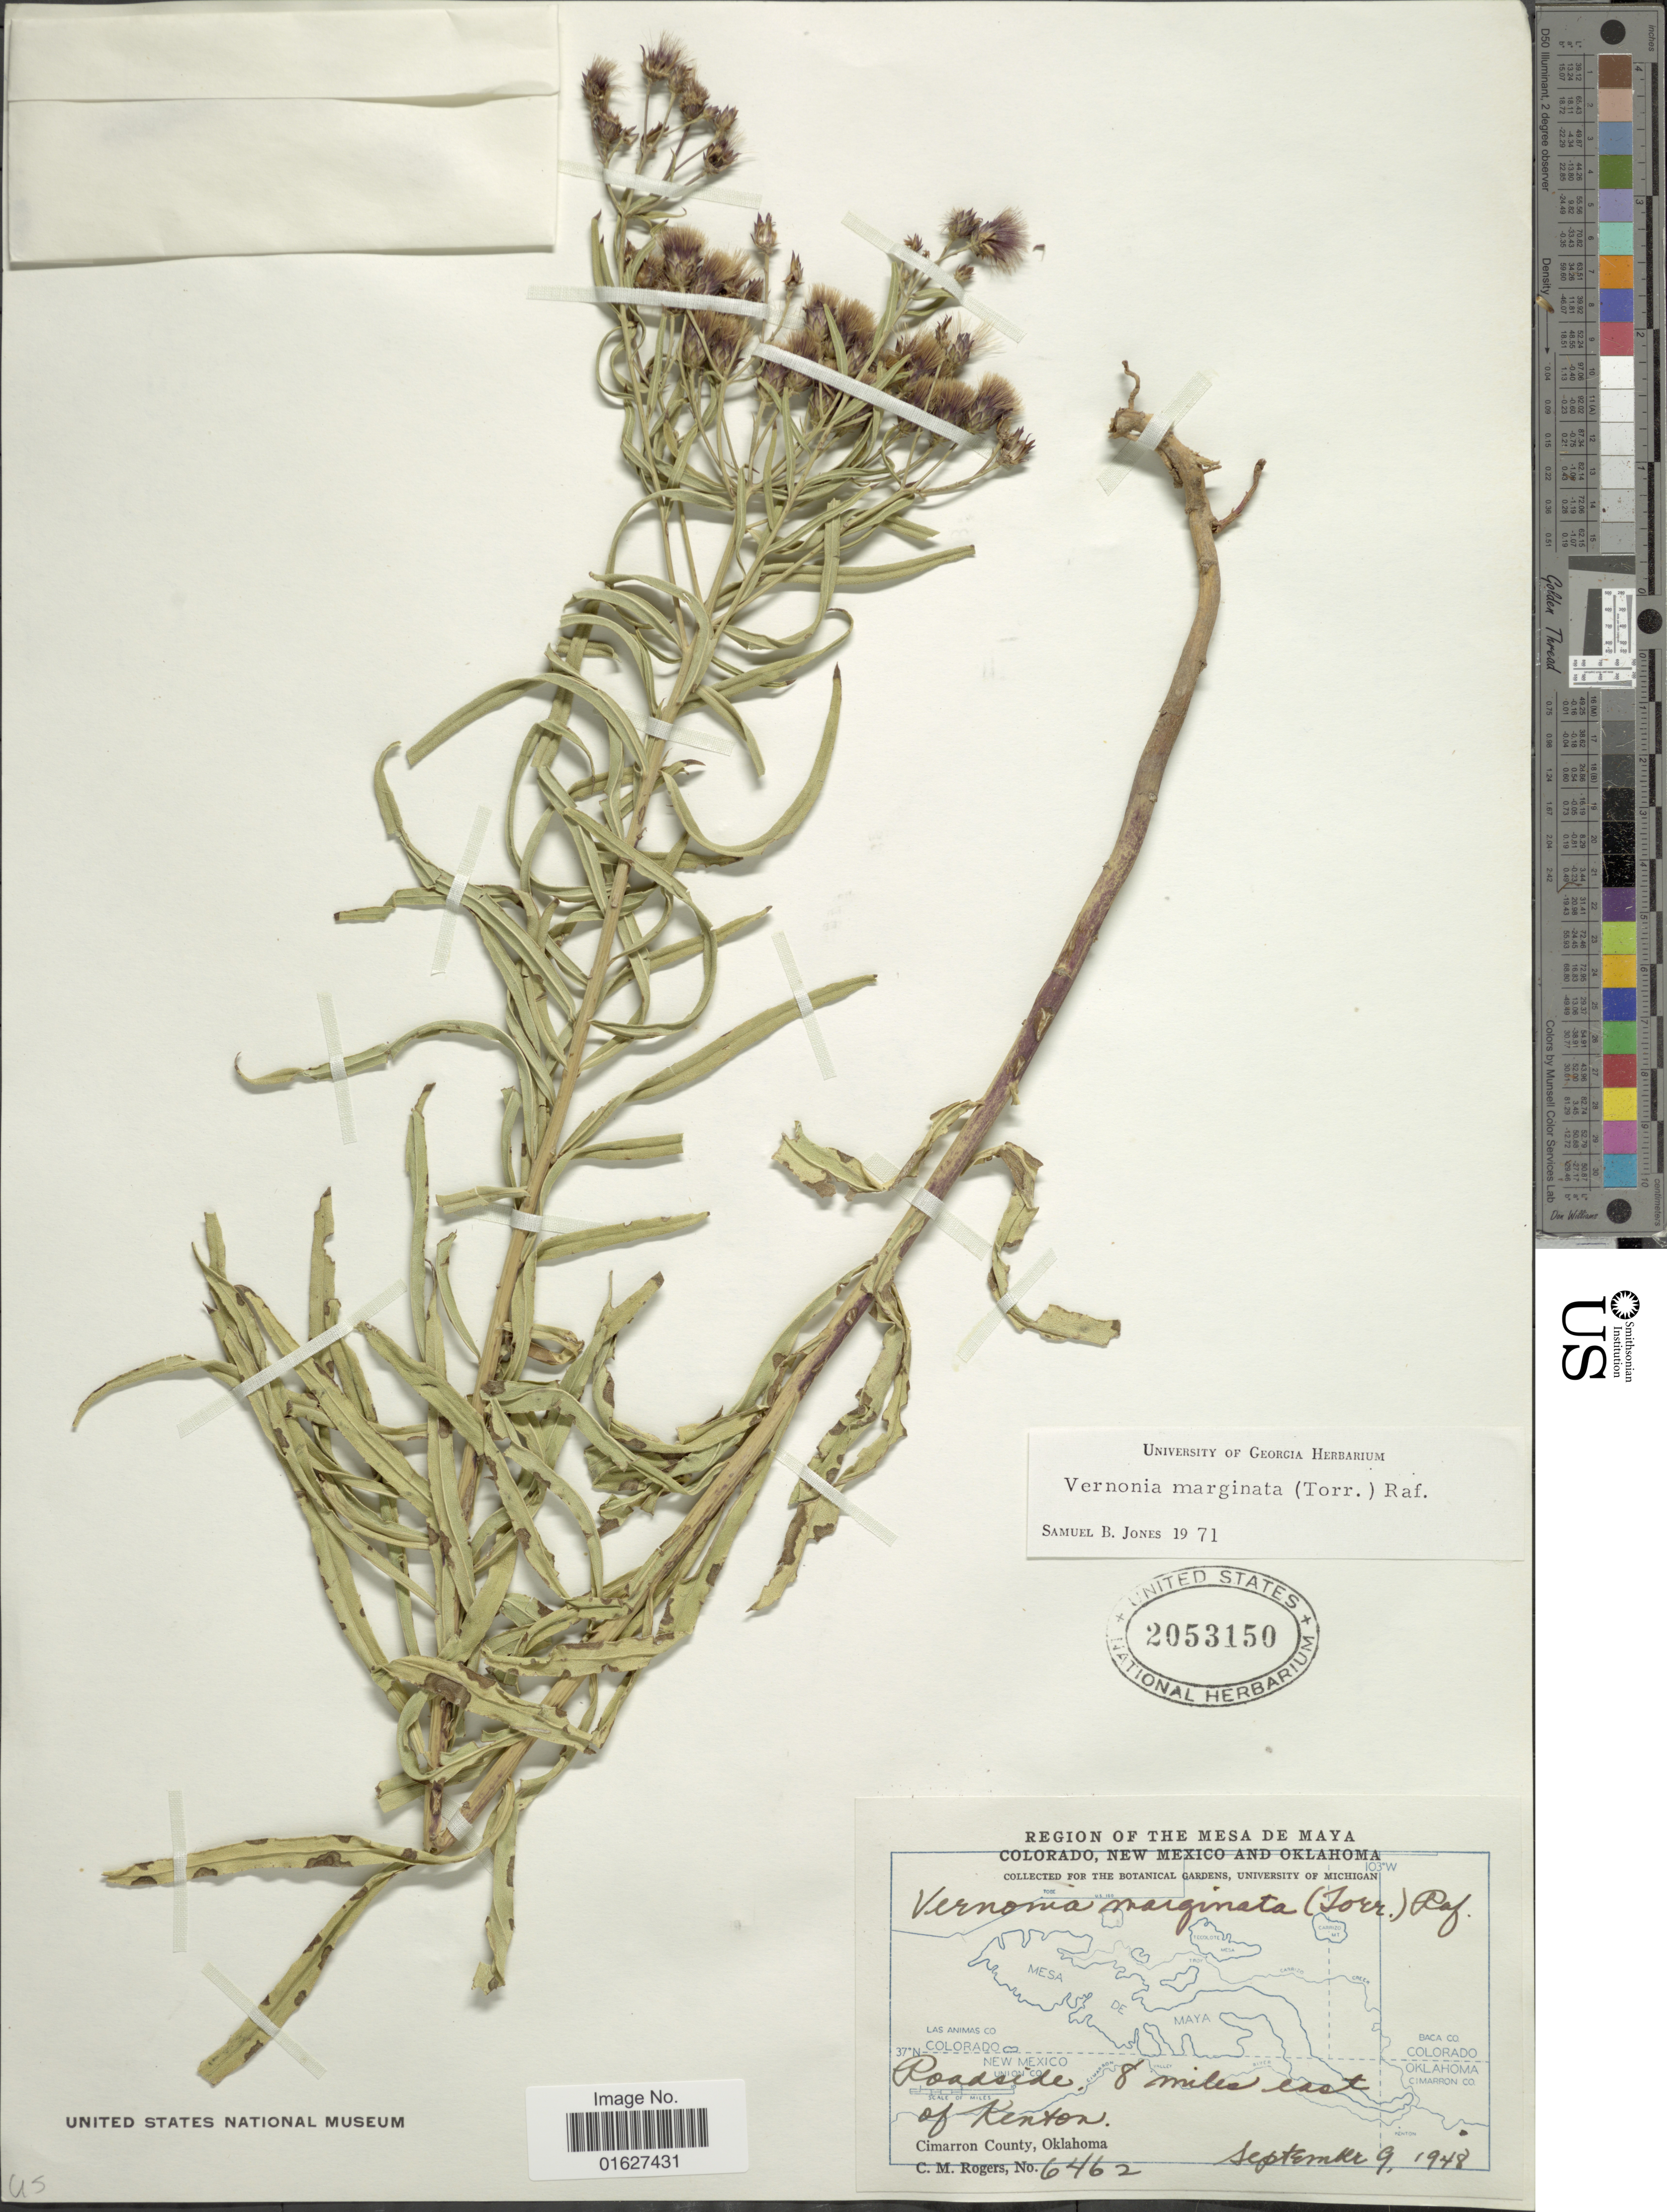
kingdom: Plantae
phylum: Tracheophyta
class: Magnoliopsida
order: Asterales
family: Asteraceae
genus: Vernonia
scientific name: Vernonia marginata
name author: (Torr.) Raf.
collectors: C. M. Rogers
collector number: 6462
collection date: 1948-09-09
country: United States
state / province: Oklahoma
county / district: Cimarron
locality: Roadside, 8 miles east of Kenton, Cimarron County.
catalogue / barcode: US 2053150